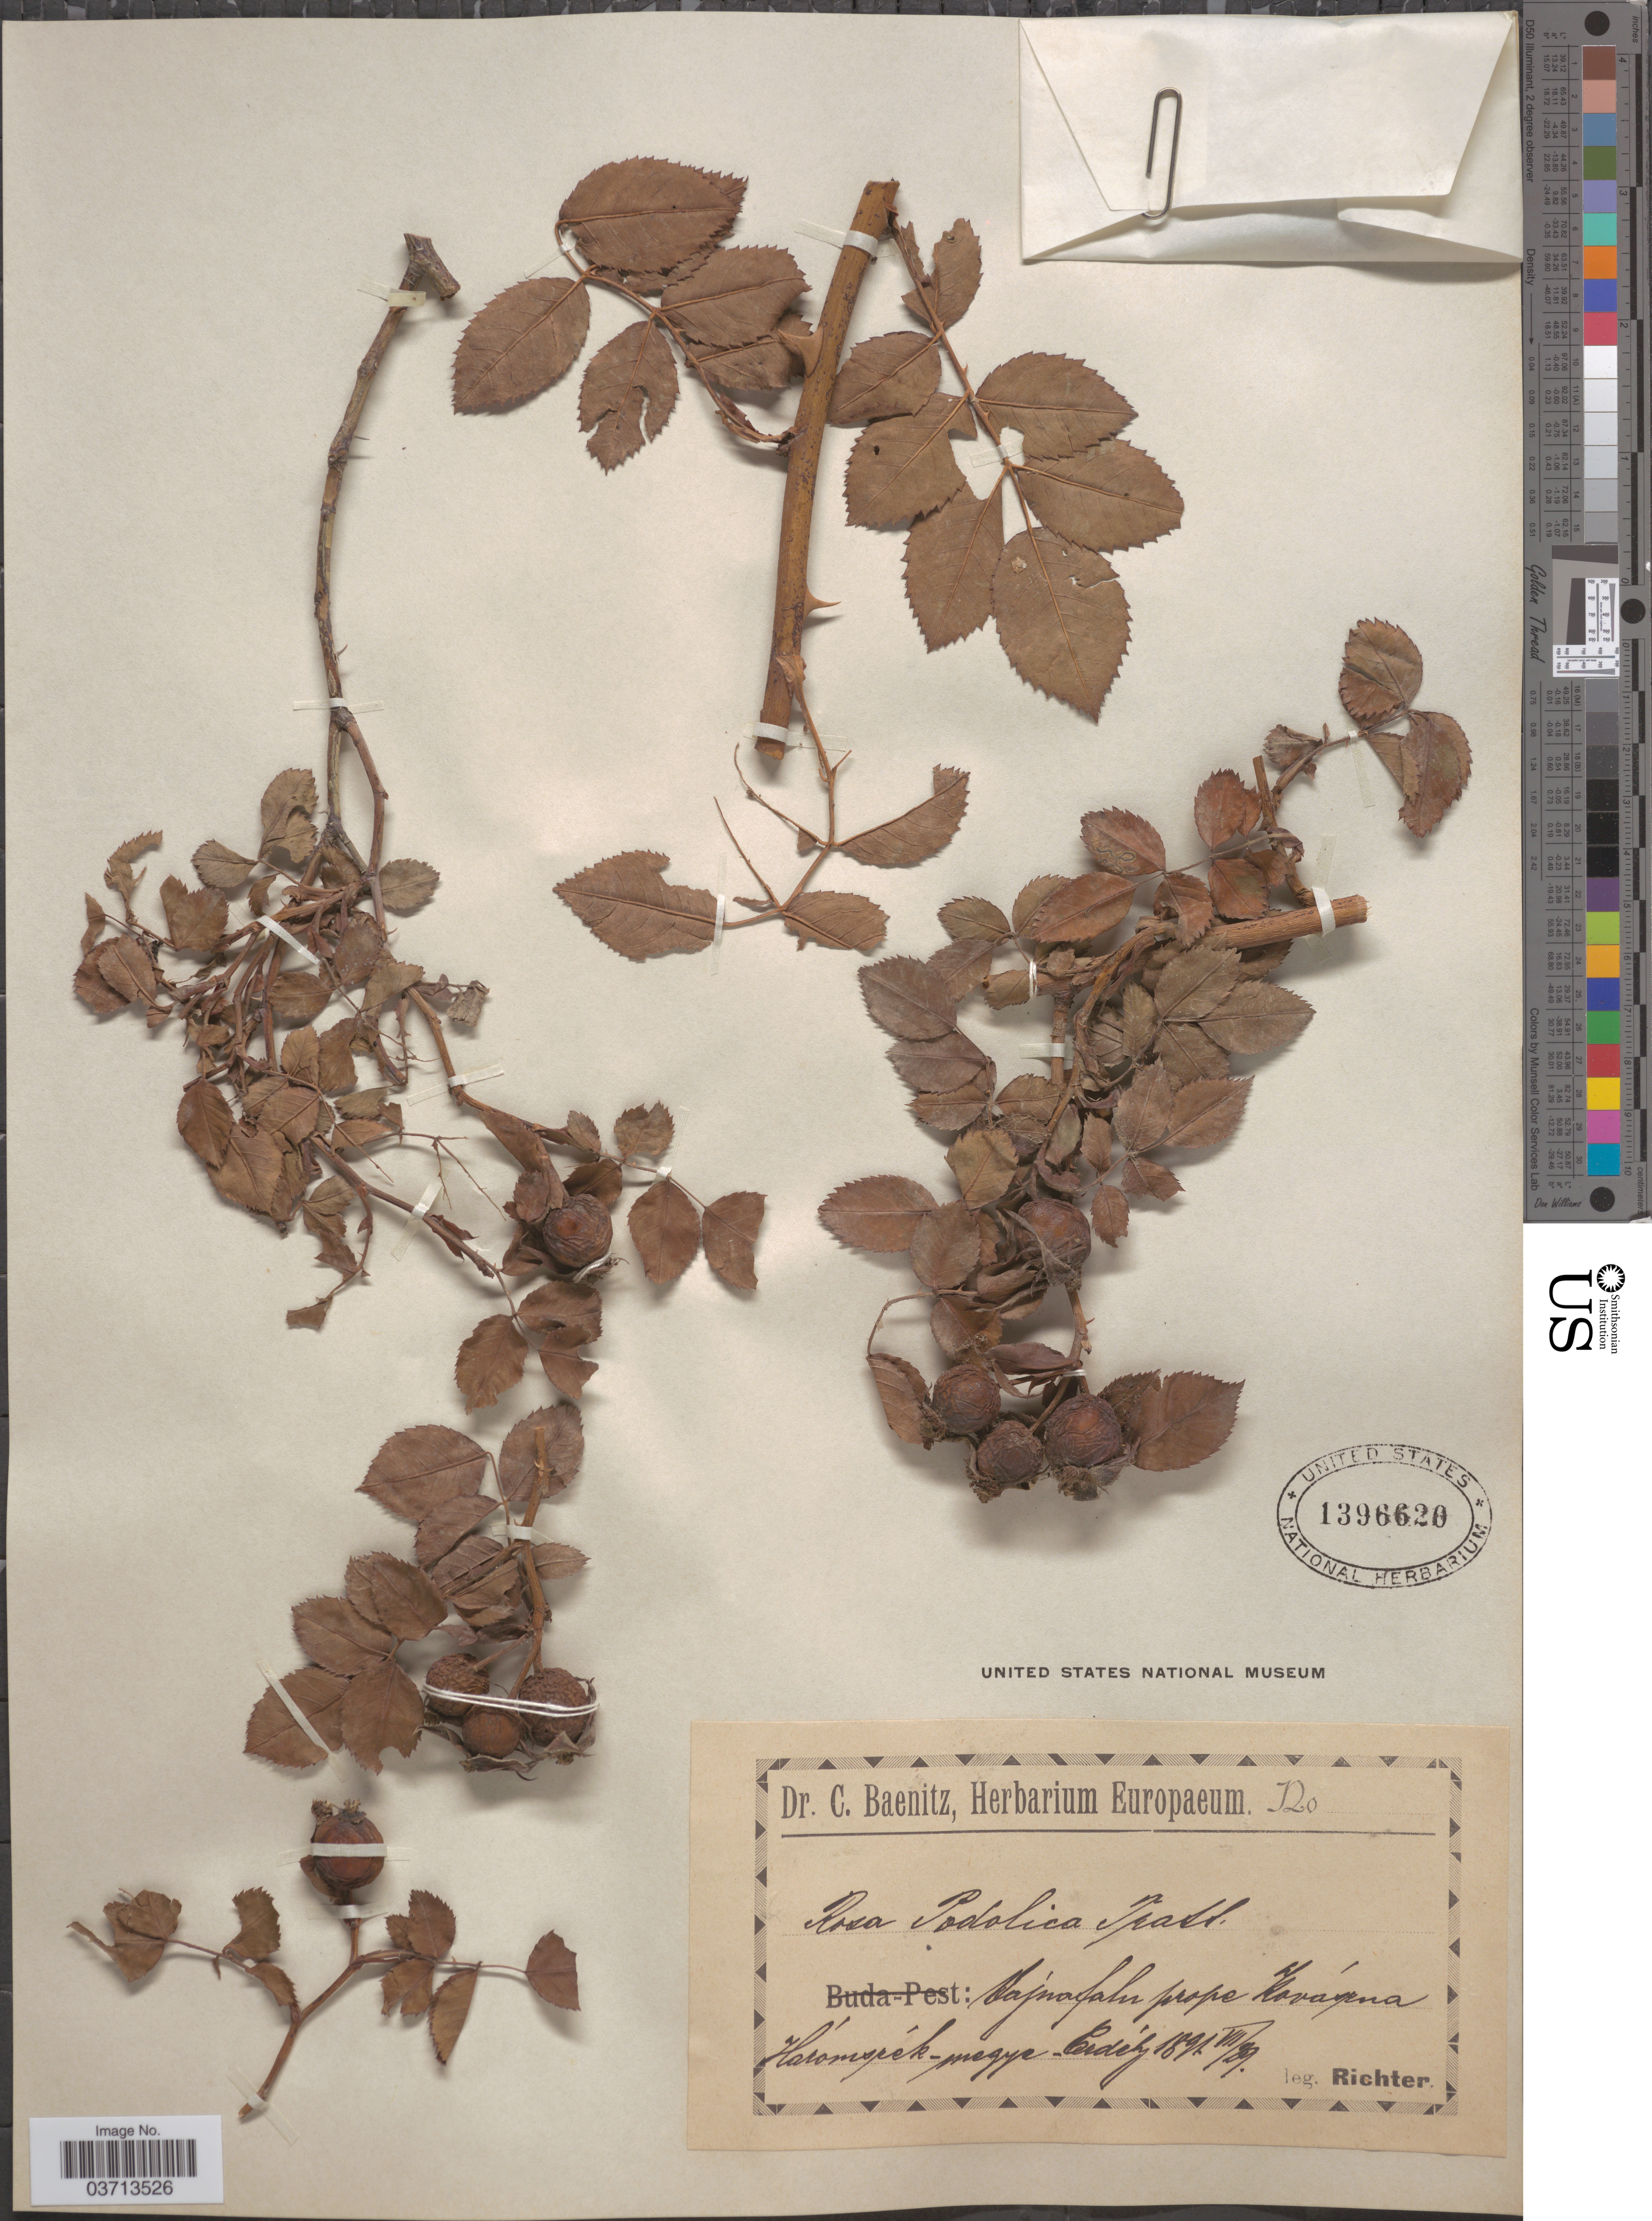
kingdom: Plantae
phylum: Tracheophyta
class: Magnoliopsida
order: Rosales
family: Rosaceae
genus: Rosa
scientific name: Rosa podolica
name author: Tratt.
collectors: -- Richter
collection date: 1891-07-27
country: Romania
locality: Vajnafaln prope Kavapina. Háromspék-megye-Erdely. [interpreted]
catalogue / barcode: US 1396620